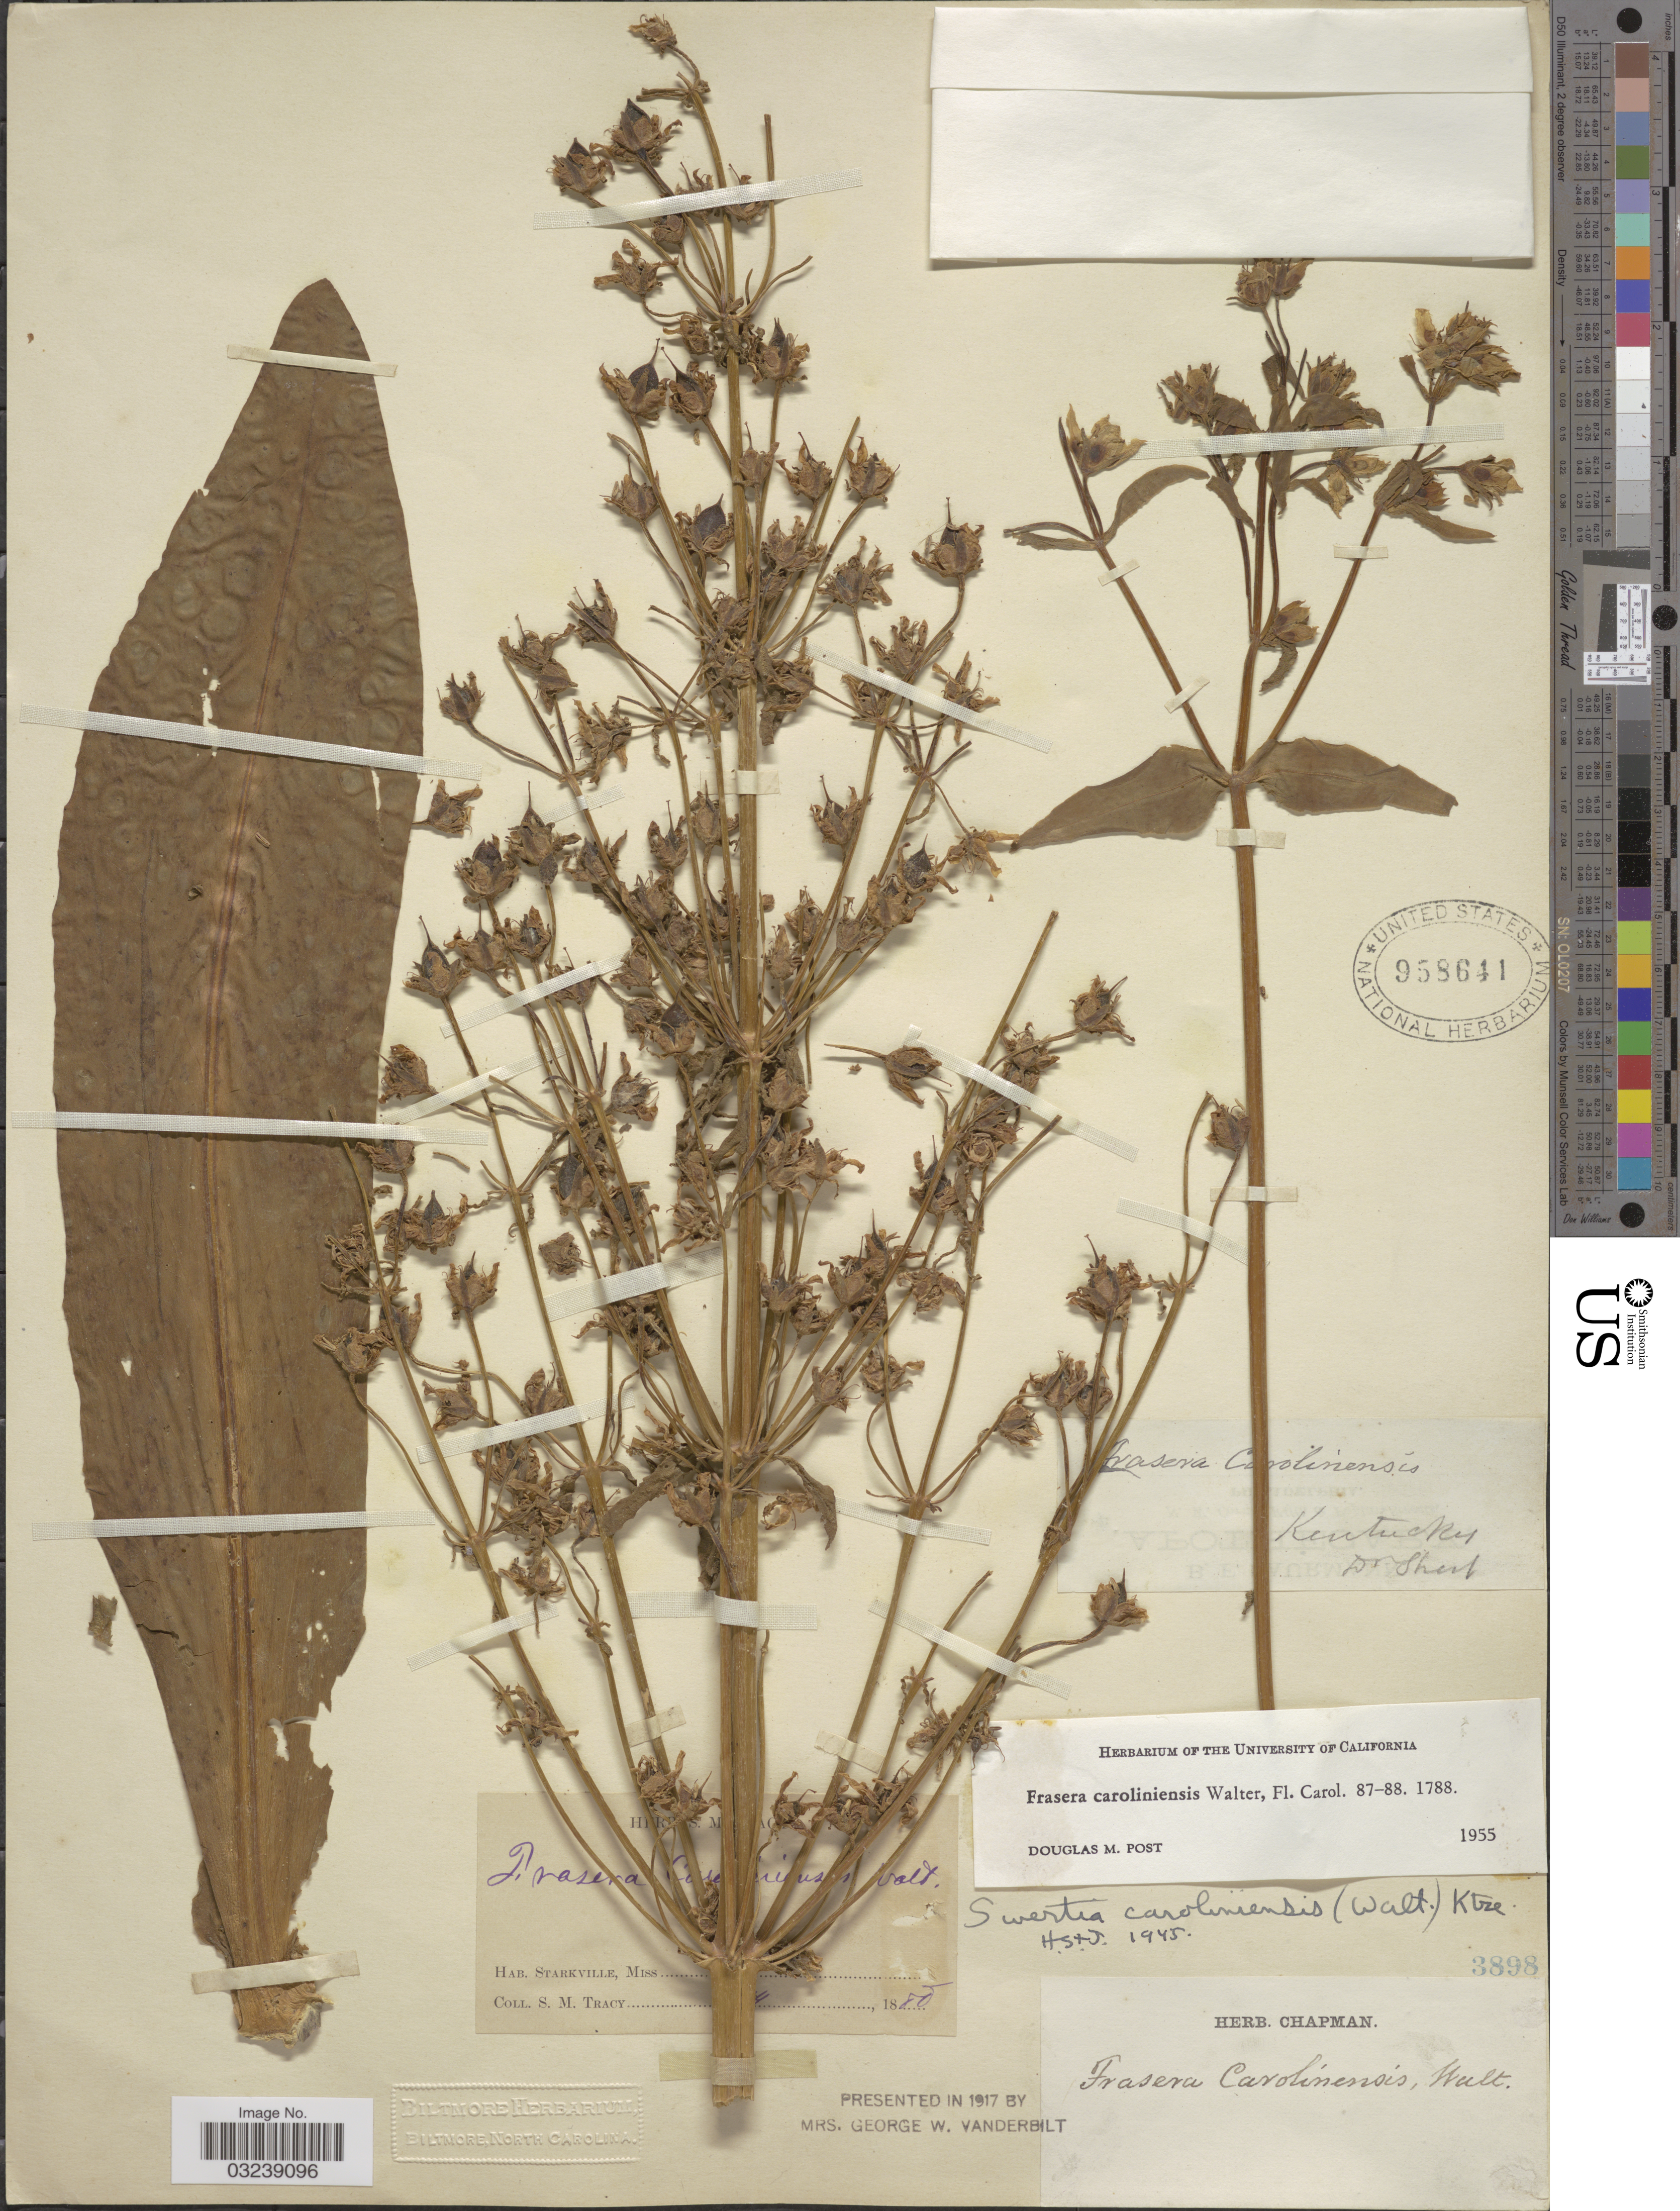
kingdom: Plantae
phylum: Tracheophyta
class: Magnoliopsida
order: Gentianales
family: Gentianaceae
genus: Frasera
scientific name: Frasera caroliniensis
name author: Walter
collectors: S. M. Tracy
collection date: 1880-04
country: United States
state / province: Mississippi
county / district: Oktibbeha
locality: Starkville.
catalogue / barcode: US 958641